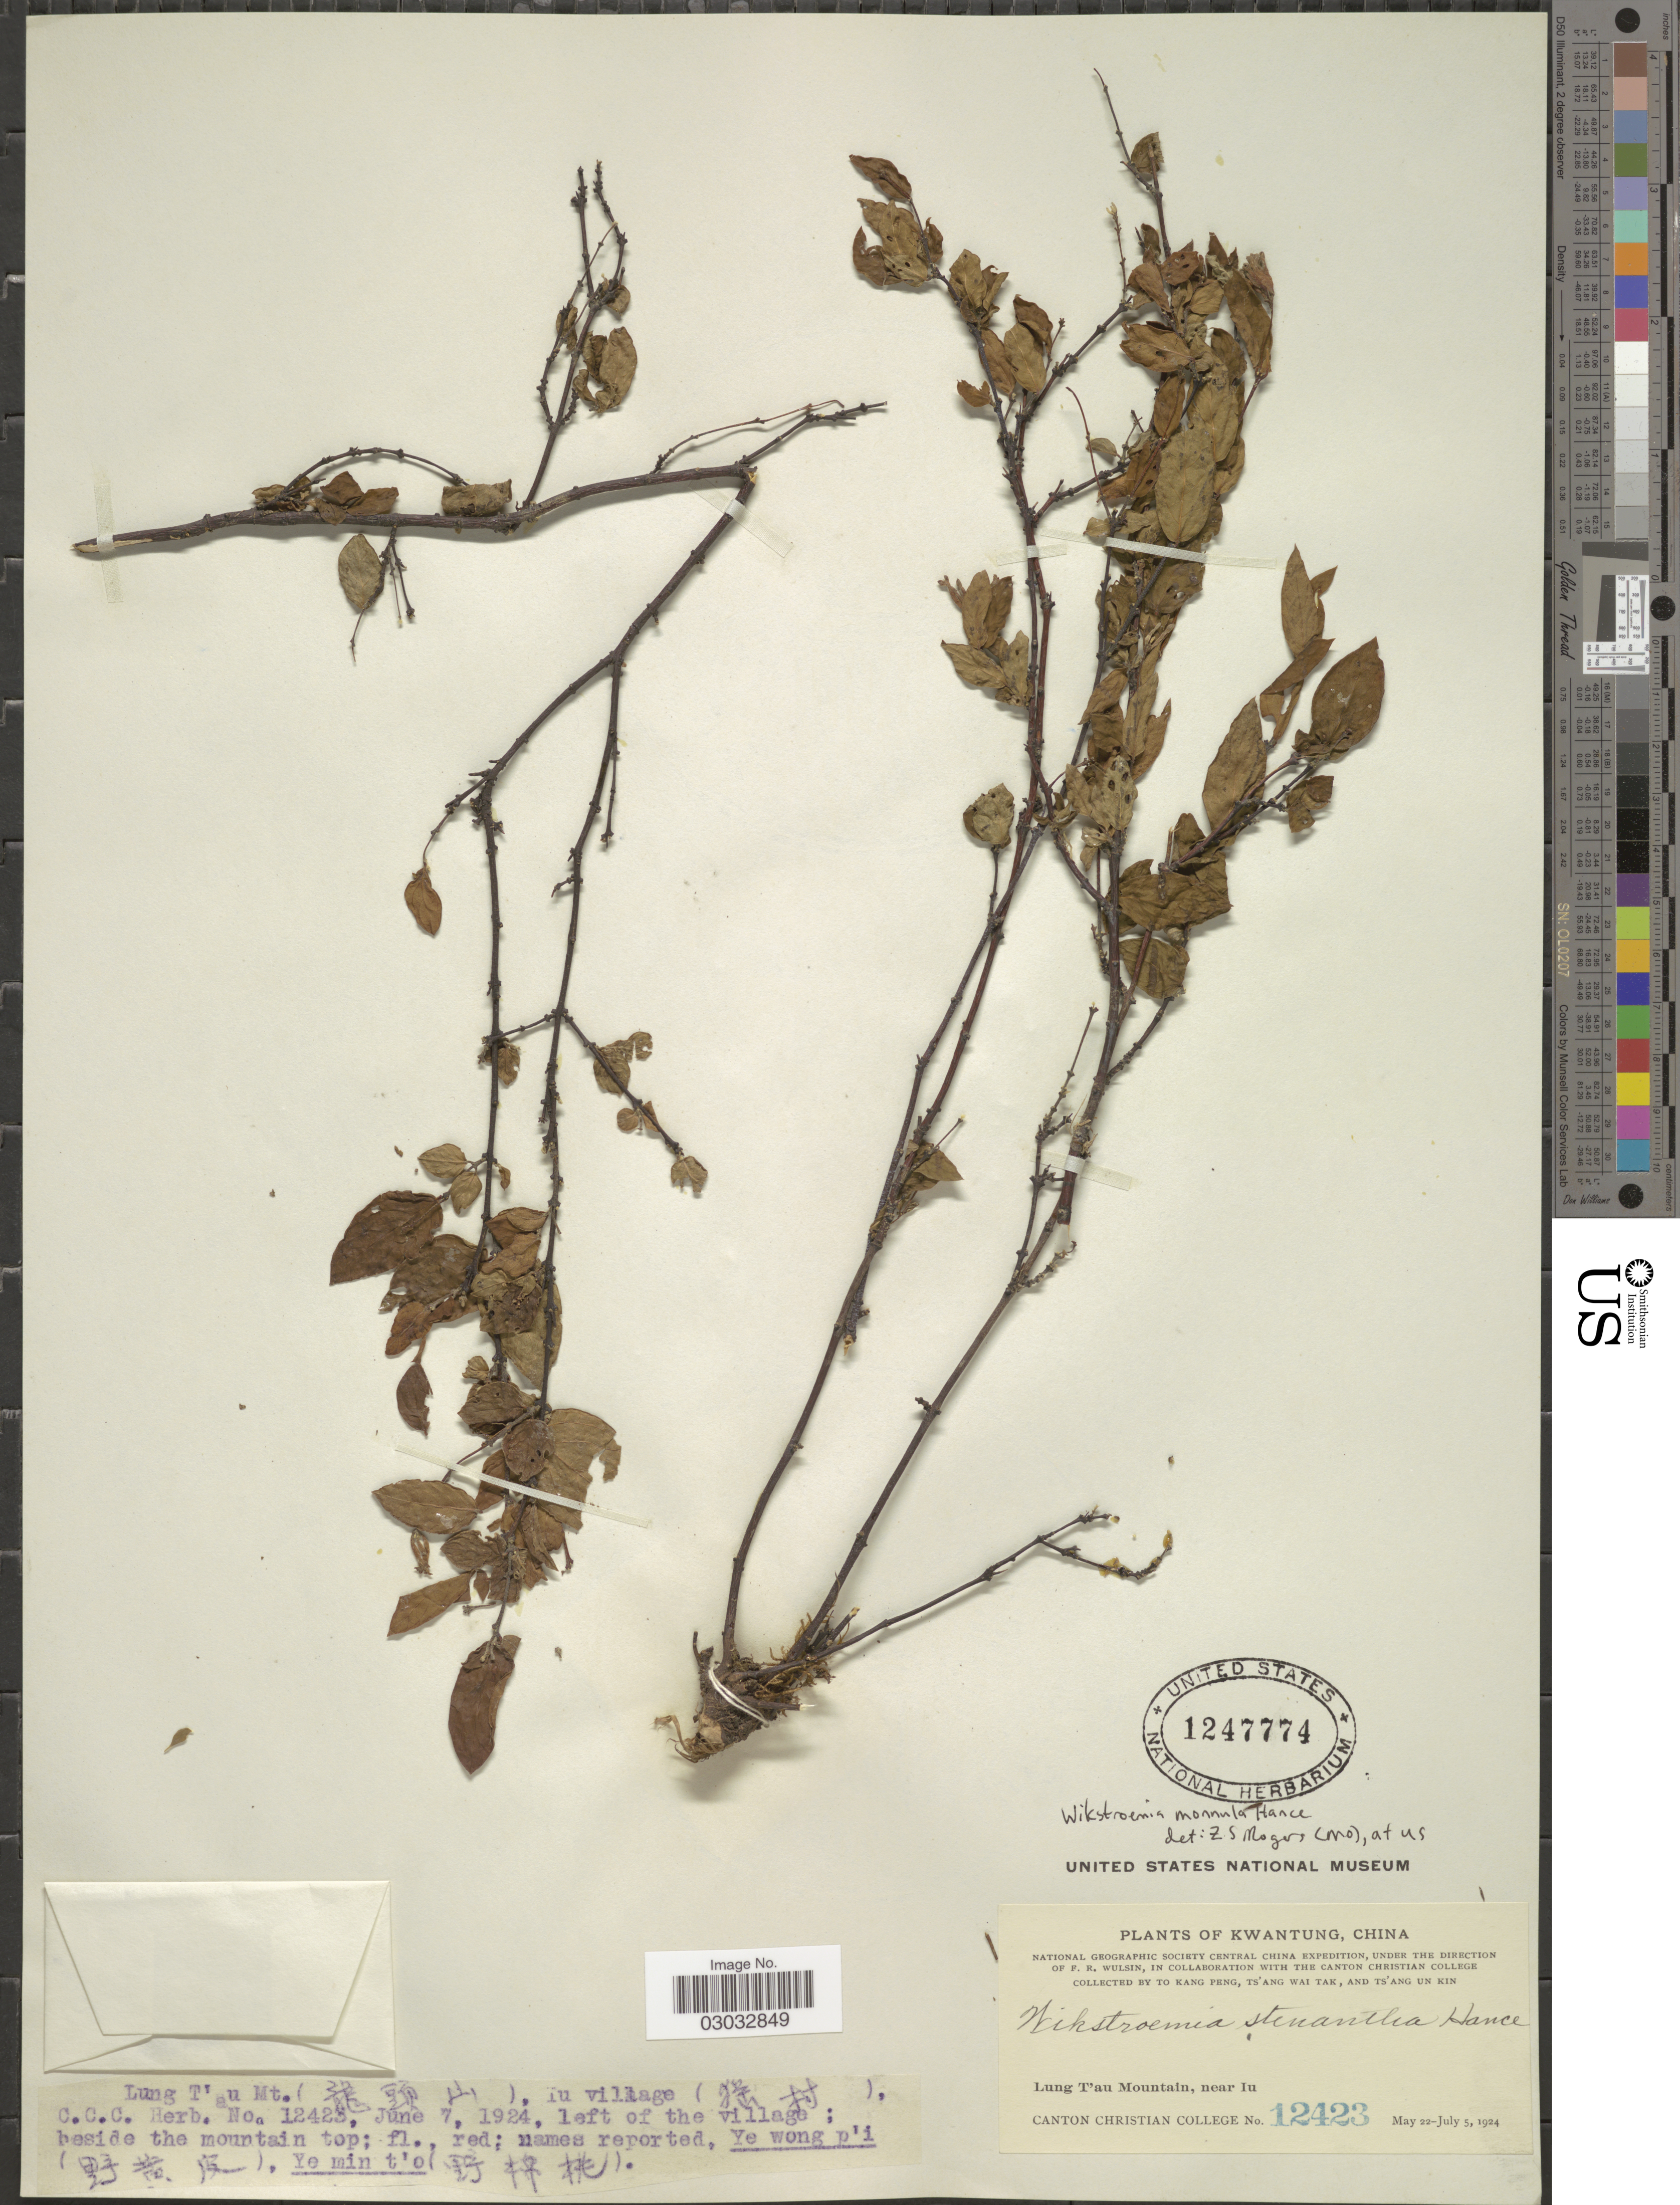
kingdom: Plantae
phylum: Tracheophyta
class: Magnoliopsida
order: Malvales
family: Thymelaeaceae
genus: Wikstroemia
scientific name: Wikstroemia monnula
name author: Hance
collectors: Canton Christian College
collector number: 12423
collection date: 1924-05-22/1924-07-05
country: China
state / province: Guangdong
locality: Lung T'au Mountain, near Iu, left of the village, beside the mountain top.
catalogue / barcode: US 1247774